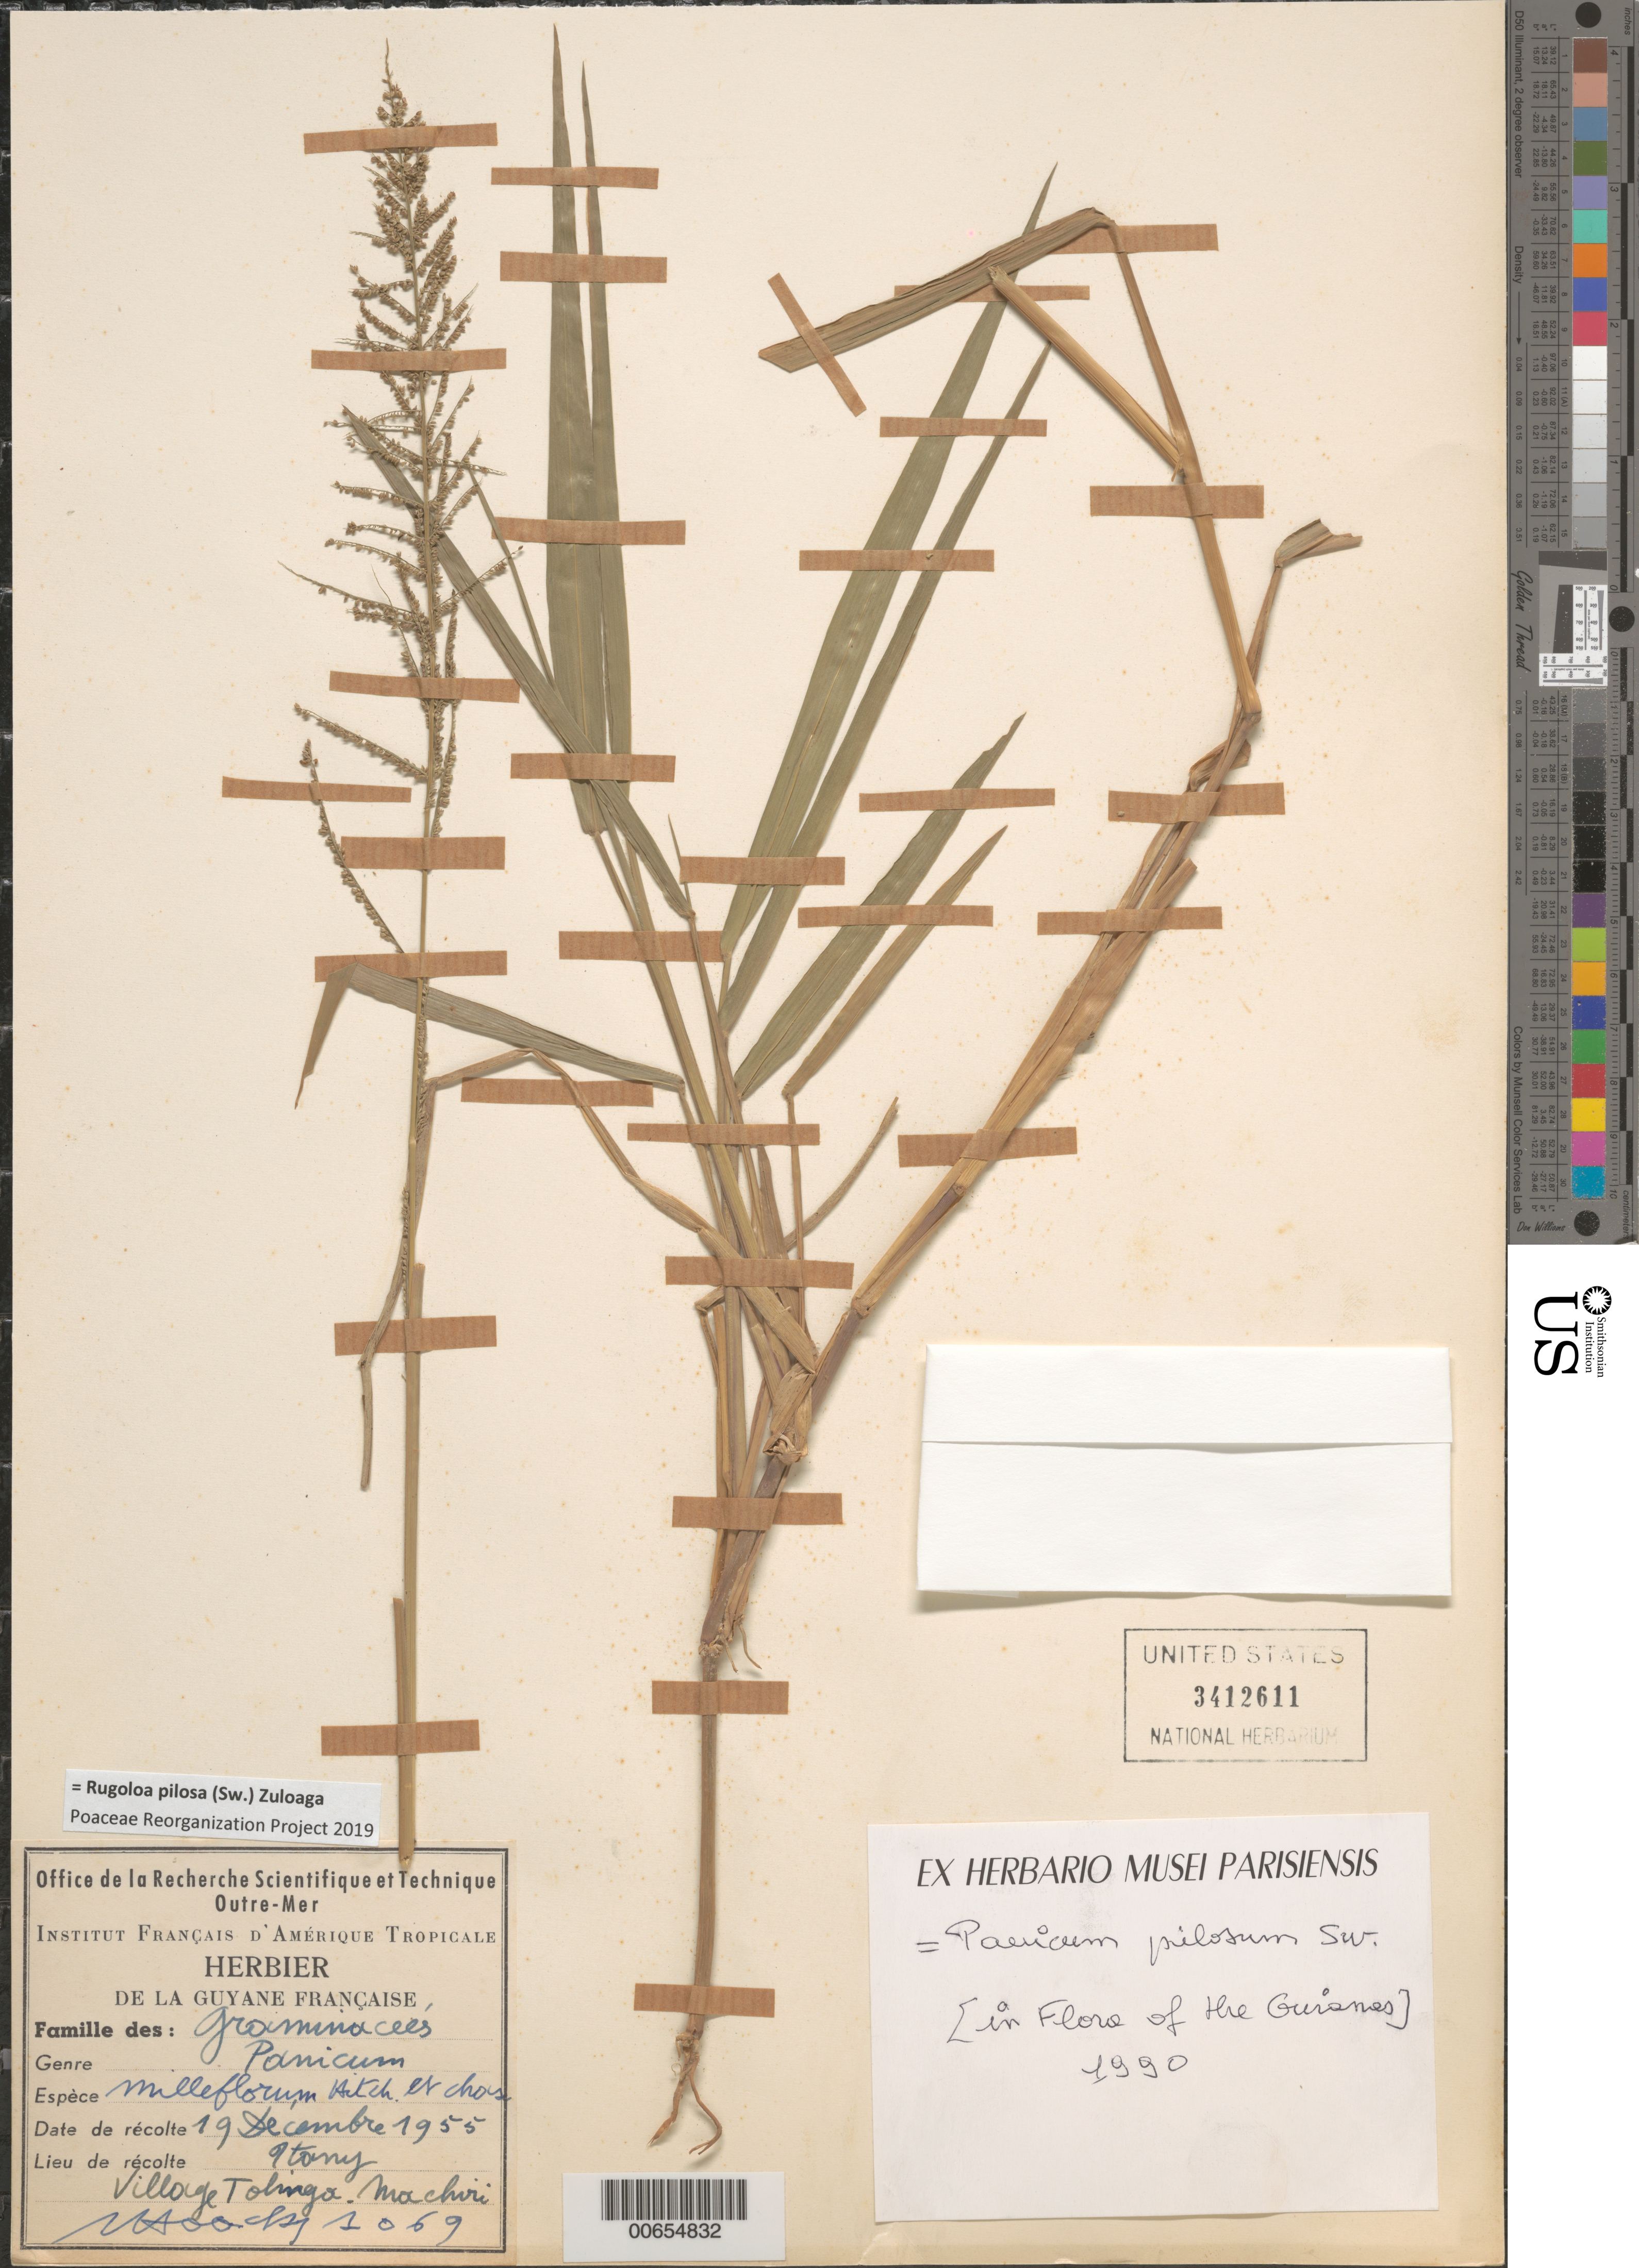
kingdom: Plantae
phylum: Tracheophyta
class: Liliopsida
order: Poales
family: Poaceae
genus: Panicum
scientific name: Panicum pilosum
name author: Sw.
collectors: J. Hoock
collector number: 1069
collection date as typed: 19-Dec-55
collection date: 1955-12-19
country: French Guiana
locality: Litani, Village Tolinga-Machiri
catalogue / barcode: US 3412611